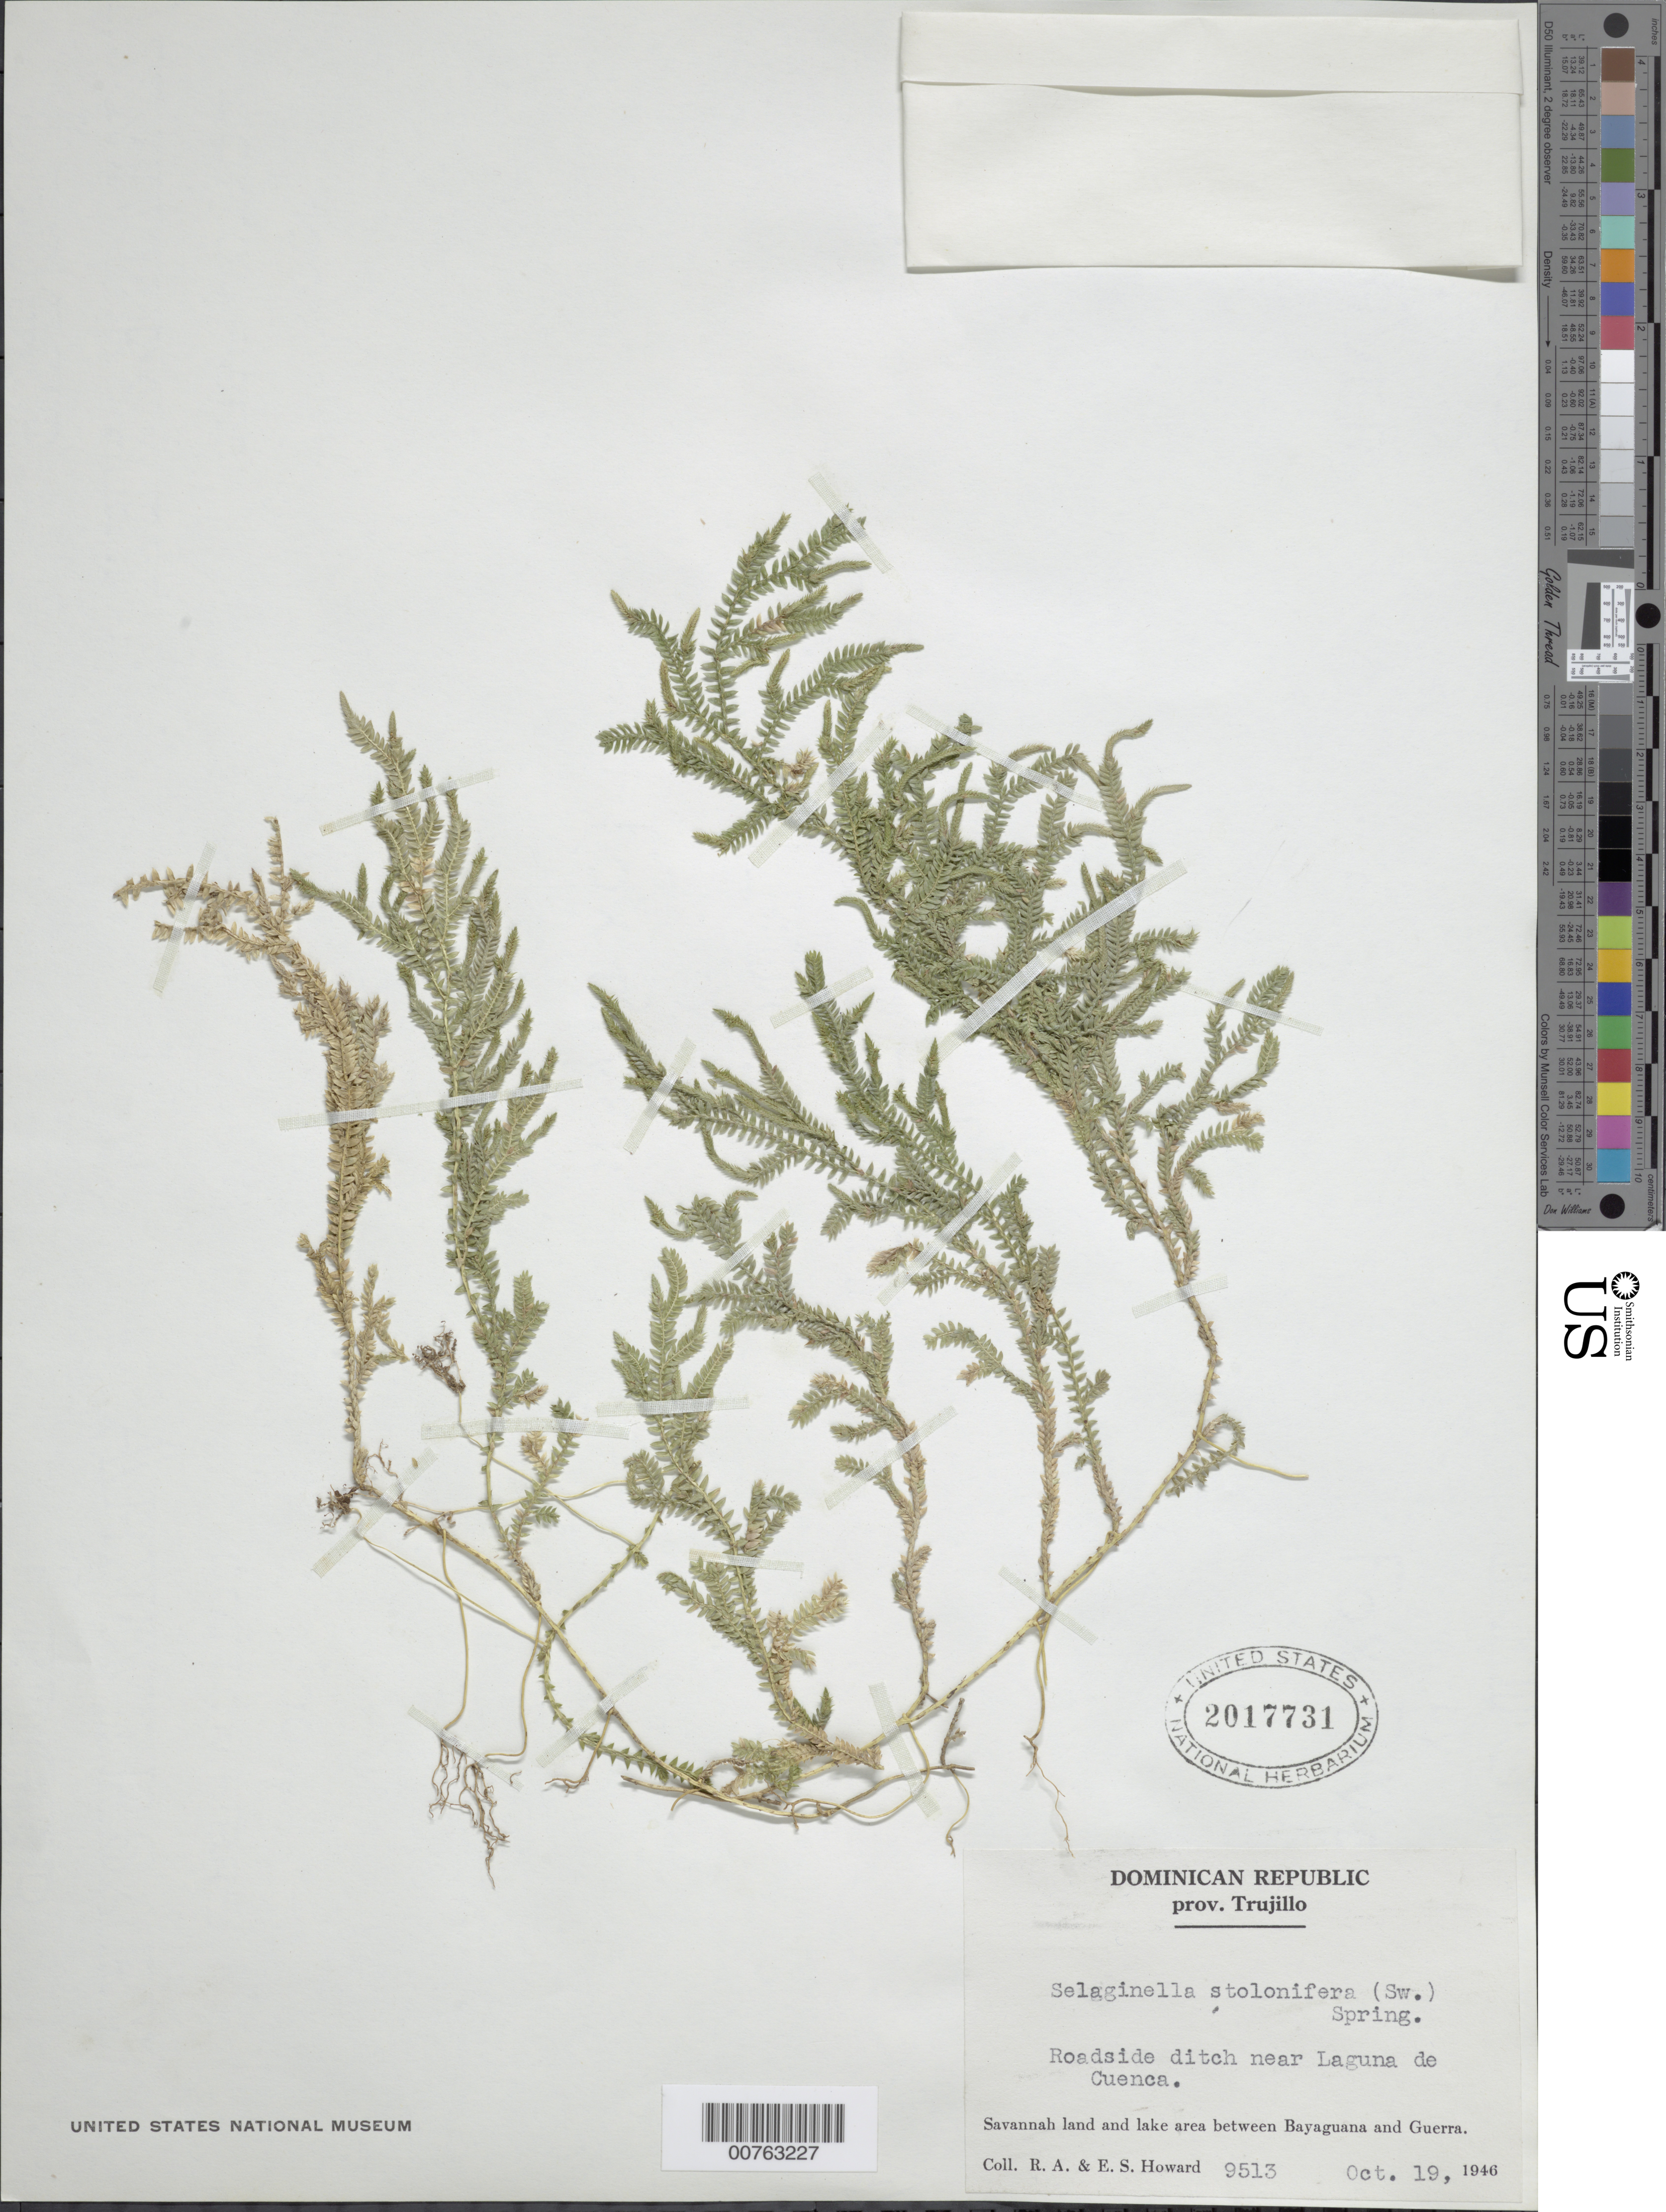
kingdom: Plantae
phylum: Tracheophyta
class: Lycopodiopsida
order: Selaginellales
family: Selaginellaceae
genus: Selaginella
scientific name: Selaginella plumosa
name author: (L.) C. Presl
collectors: R. A. Howard & E. S. Howard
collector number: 9513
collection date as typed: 19 Oct 1946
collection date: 1946-10-19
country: Dominican Republic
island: Hispaniola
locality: Provincia Trujillo. Savannah land and lake area between Bayaguana and Guerra. Near Laguna de Cuenca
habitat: Roadside ditch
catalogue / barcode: US 2017731